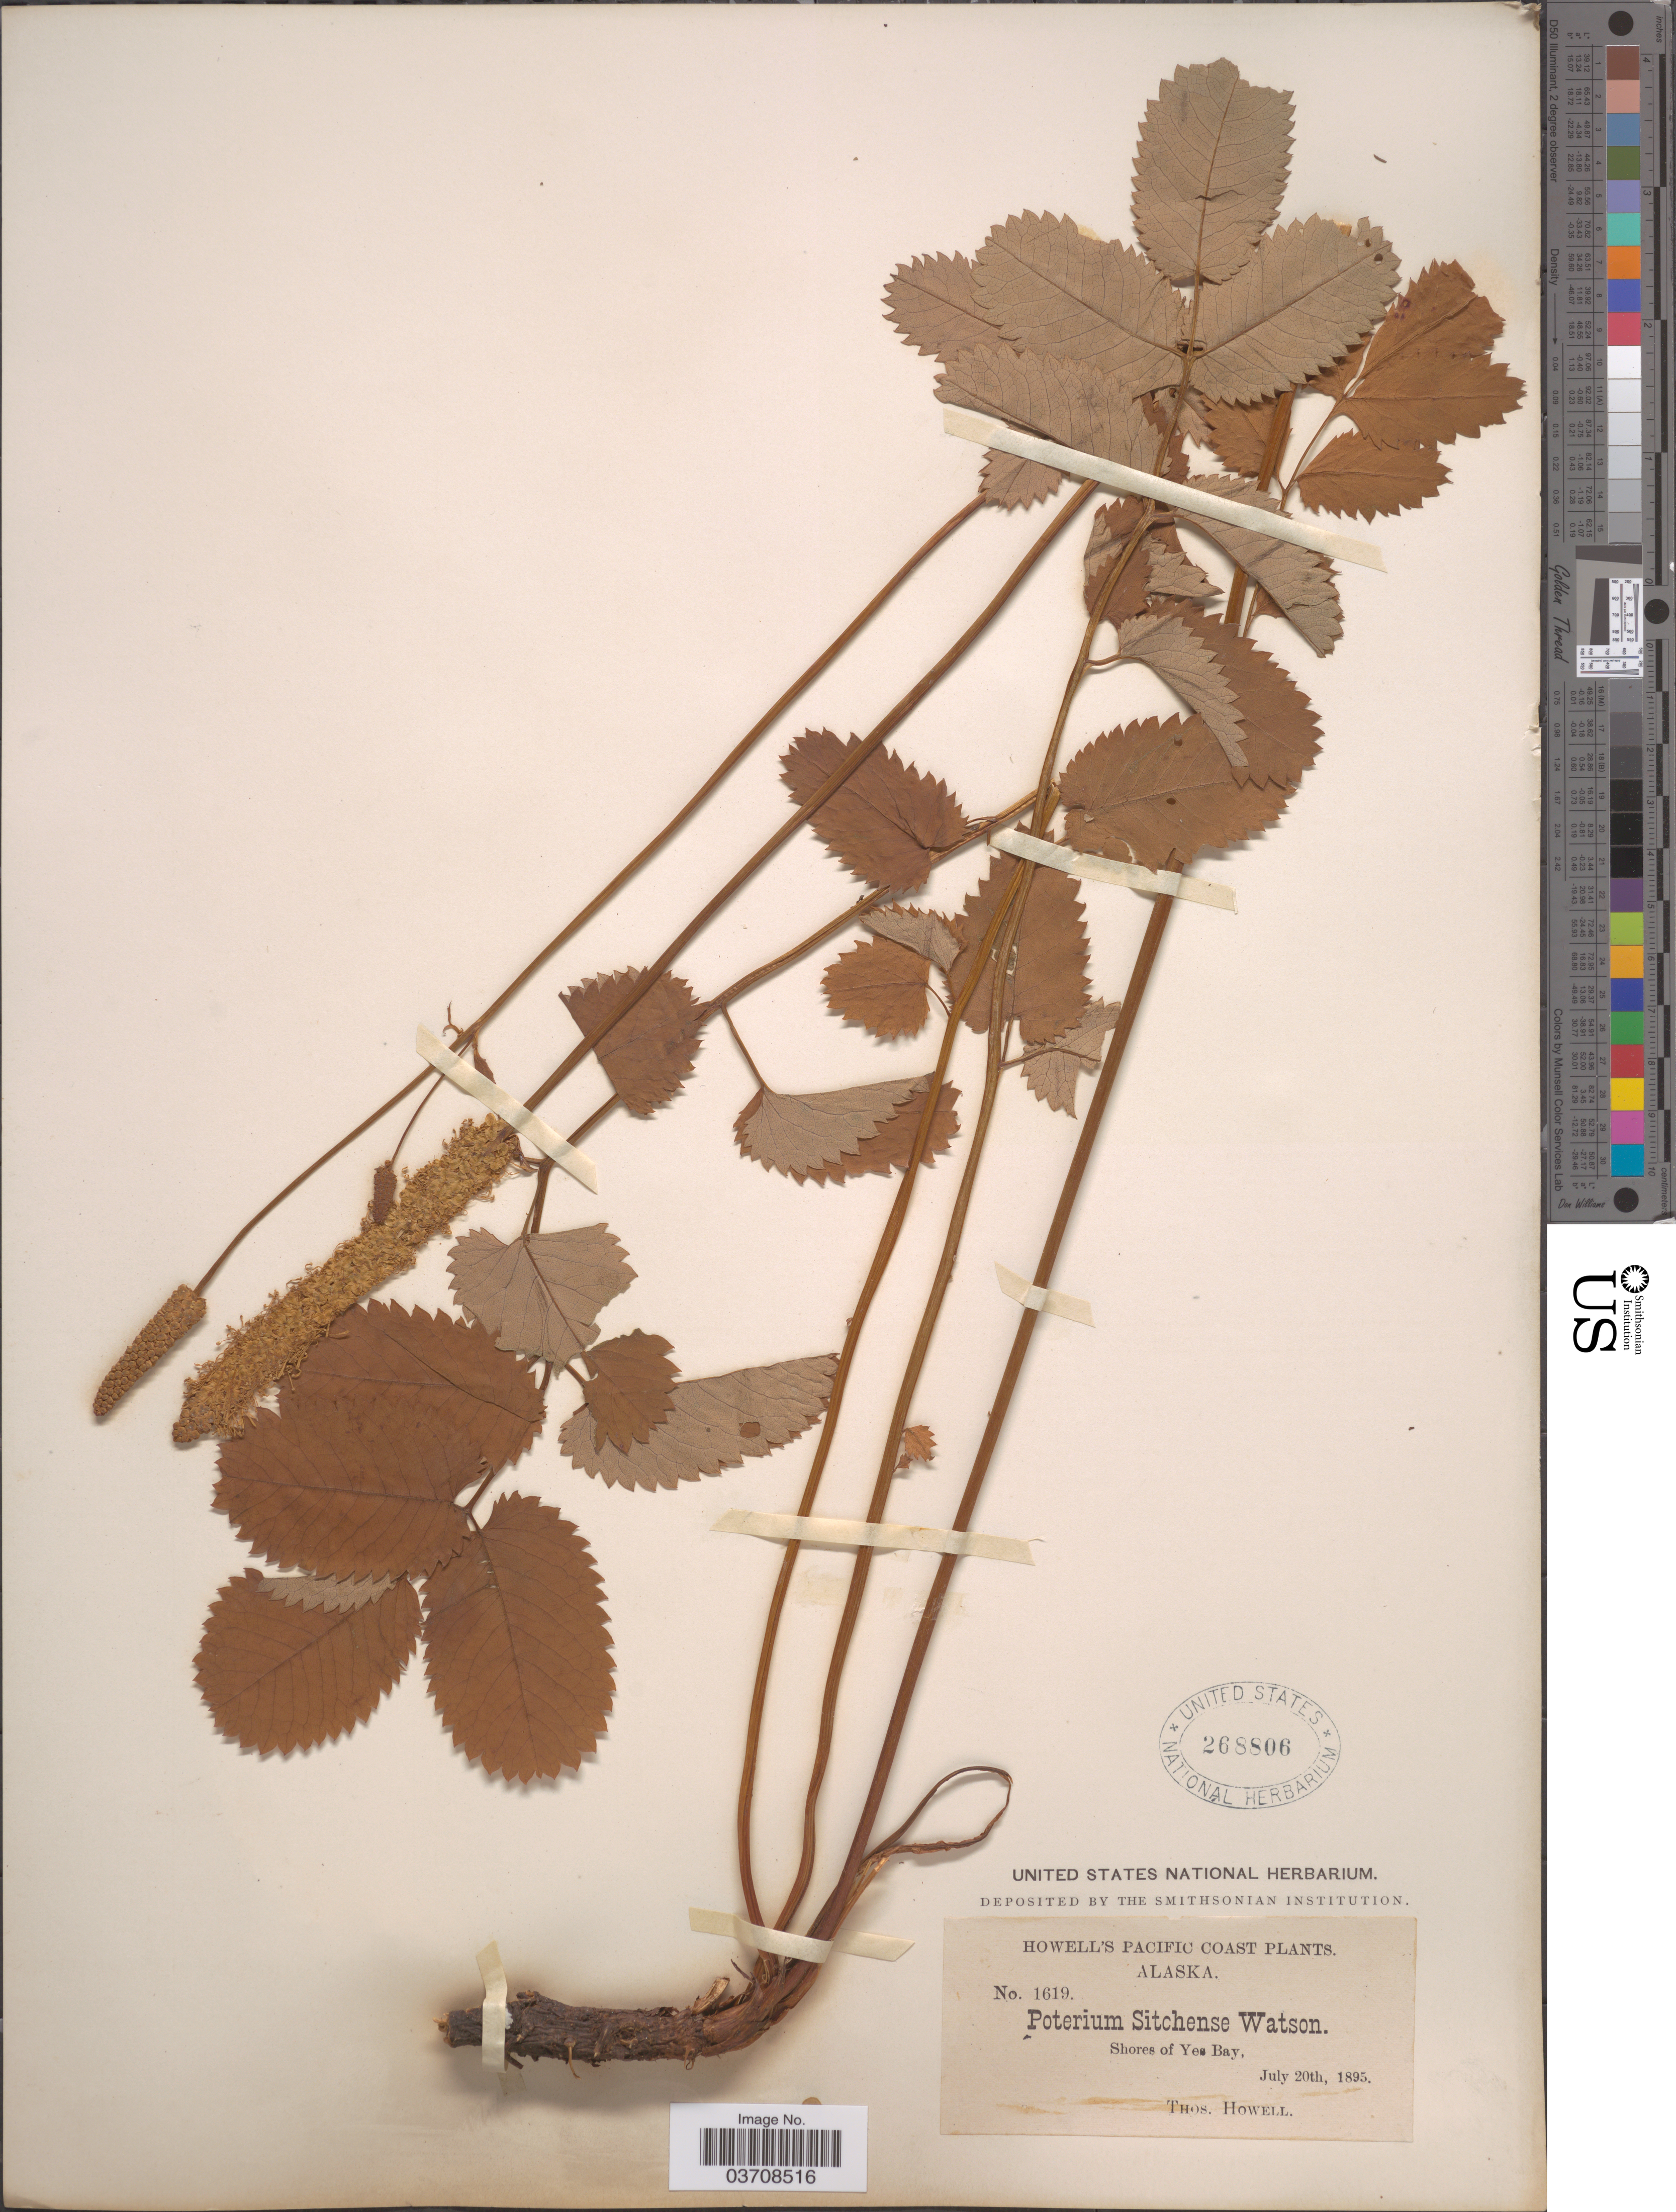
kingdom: Plantae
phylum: Tracheophyta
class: Magnoliopsida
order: Rosales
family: Rosaceae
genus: Sanguisorba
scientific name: Sanguisorba stipulata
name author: Raf.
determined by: Strong, Mark T., (BOT), Smithsonian Institution - National Museum of Natural History (UNITED STATES)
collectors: T. Howell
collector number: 1619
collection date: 1895-07-20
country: United States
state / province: Alaska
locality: Pacific Coast. Shores of Yes Bay.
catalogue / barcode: US 268806